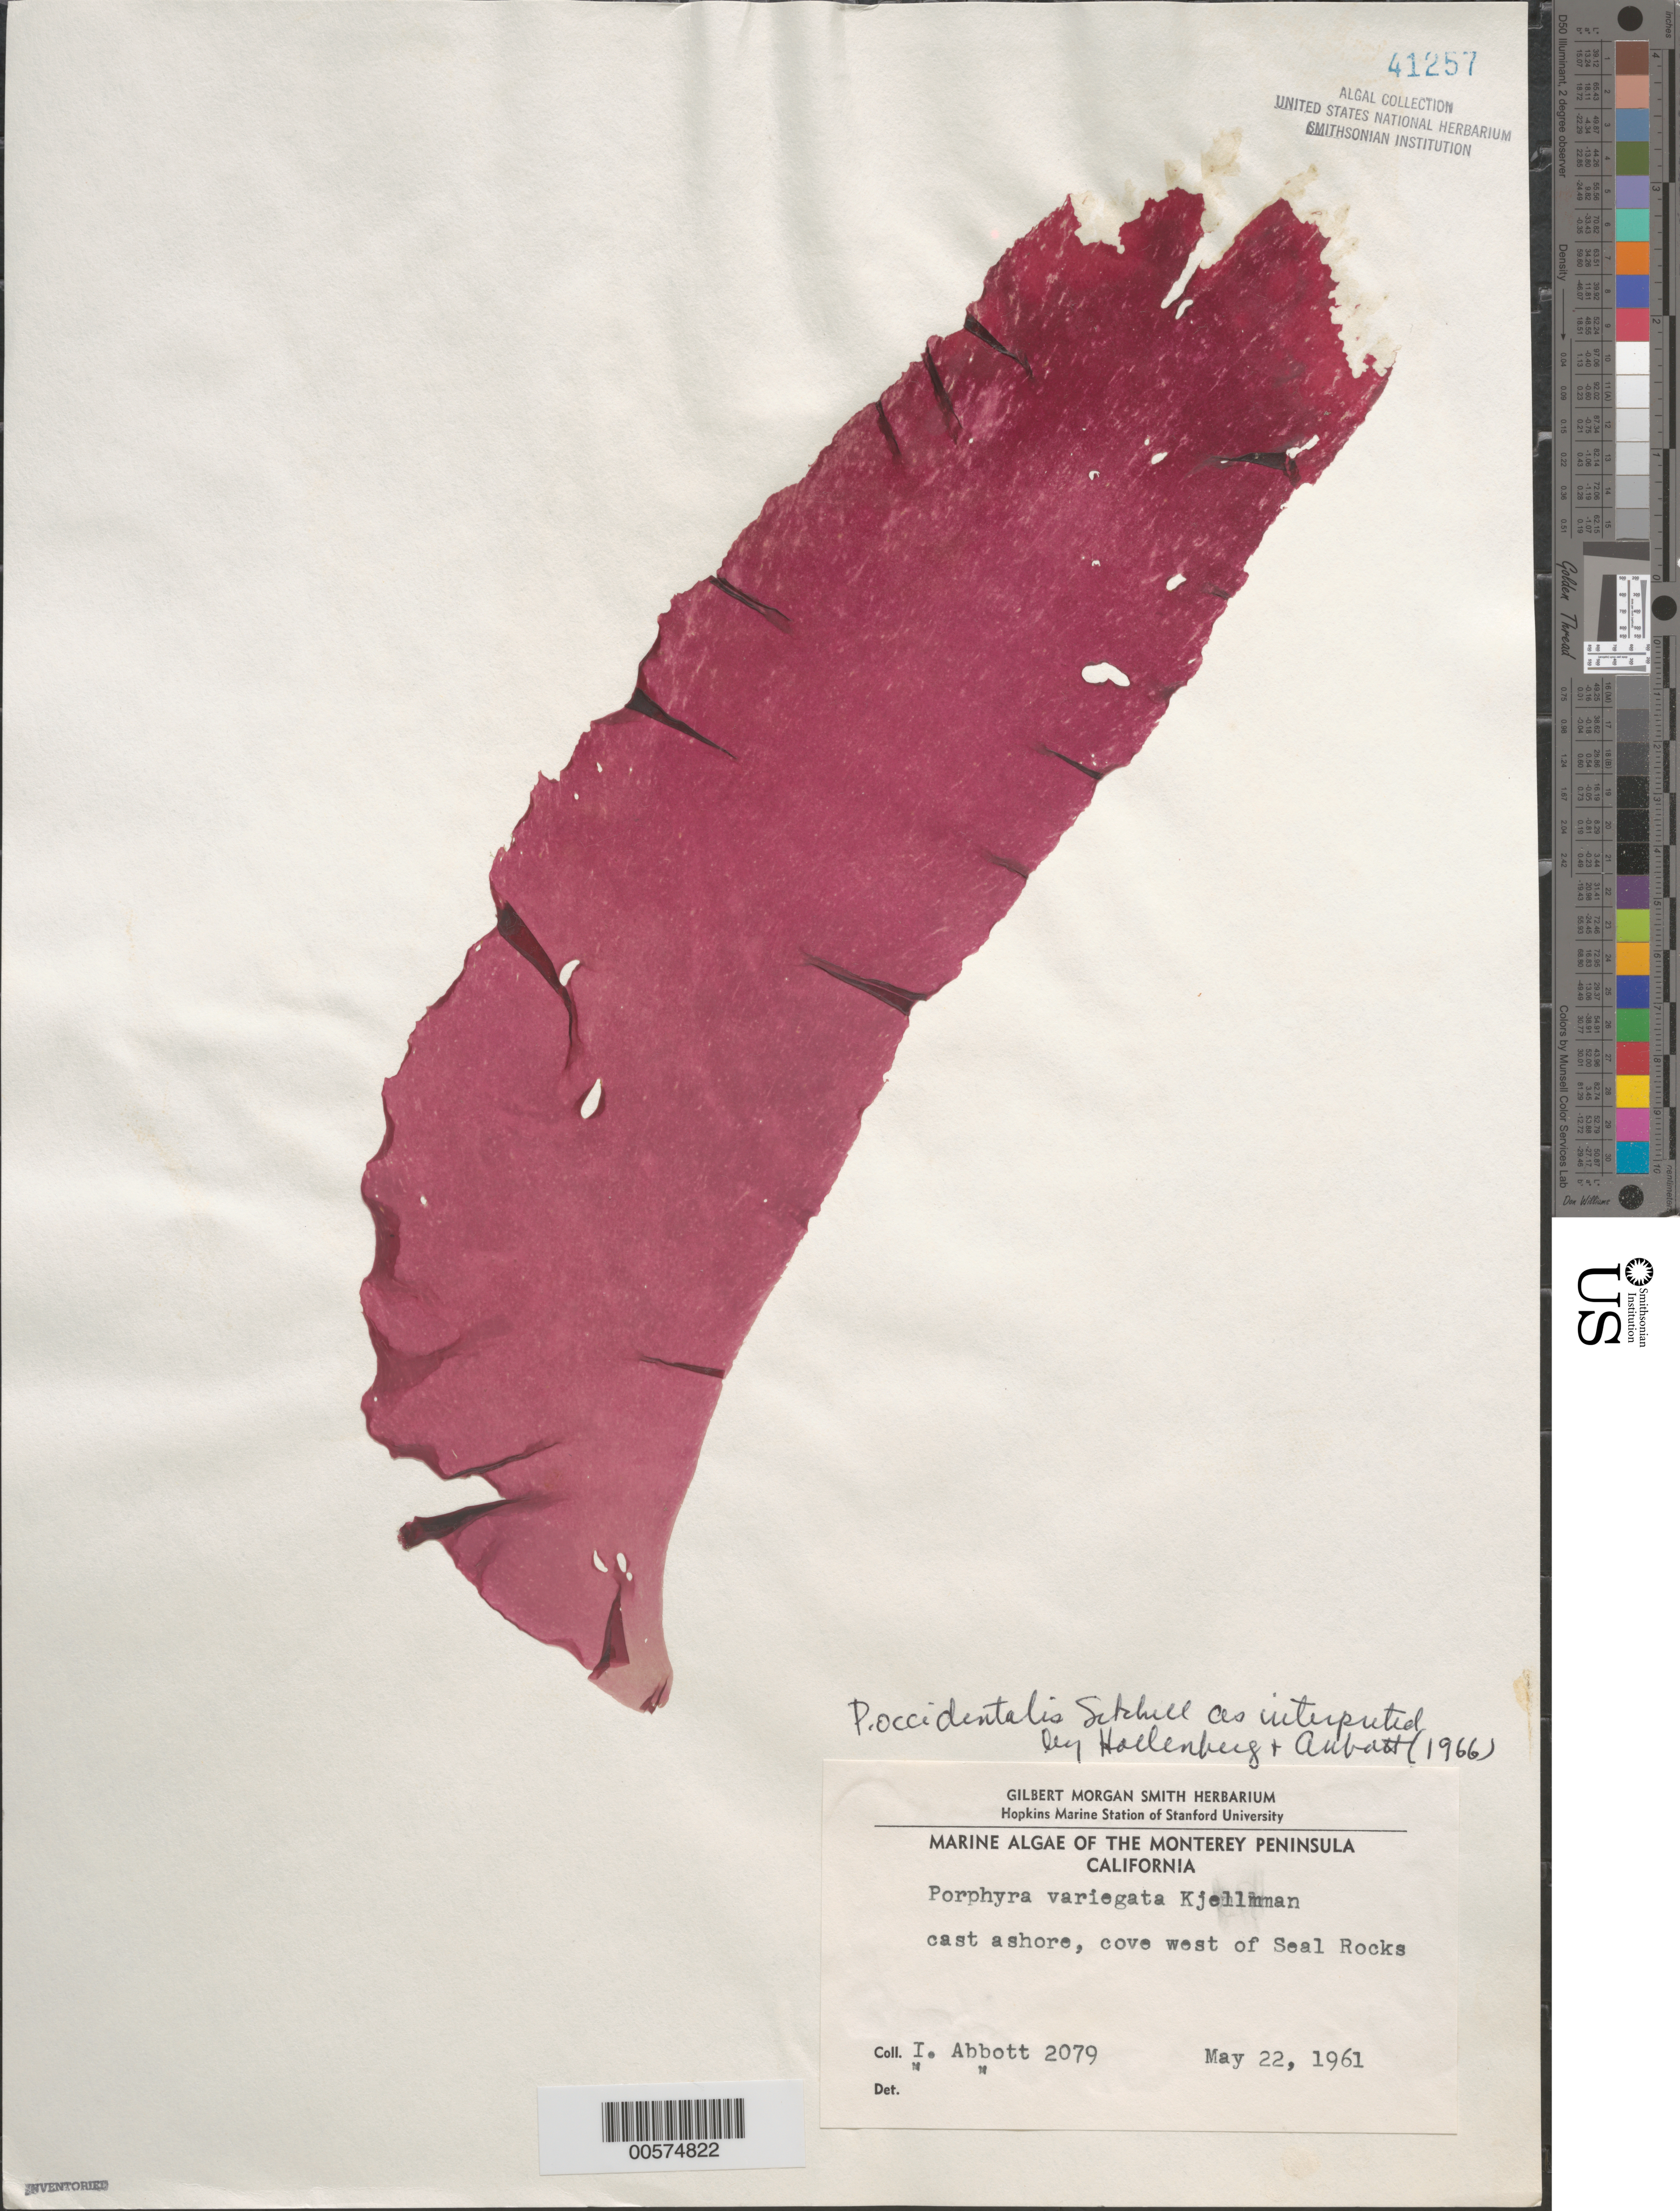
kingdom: Plantae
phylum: Rhodophyta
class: Bangiophyceae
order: Bangiales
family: Bangiaceae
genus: Porphyra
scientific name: Porphyra occidentalis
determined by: Hollenberg, G. J.; Abbott, I. A.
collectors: I. A. Abbott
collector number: IAA 2079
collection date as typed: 22 May 1961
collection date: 1961-05-22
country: United States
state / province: California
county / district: Monterey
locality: Cove west of Seal Rocks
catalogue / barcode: US 41257